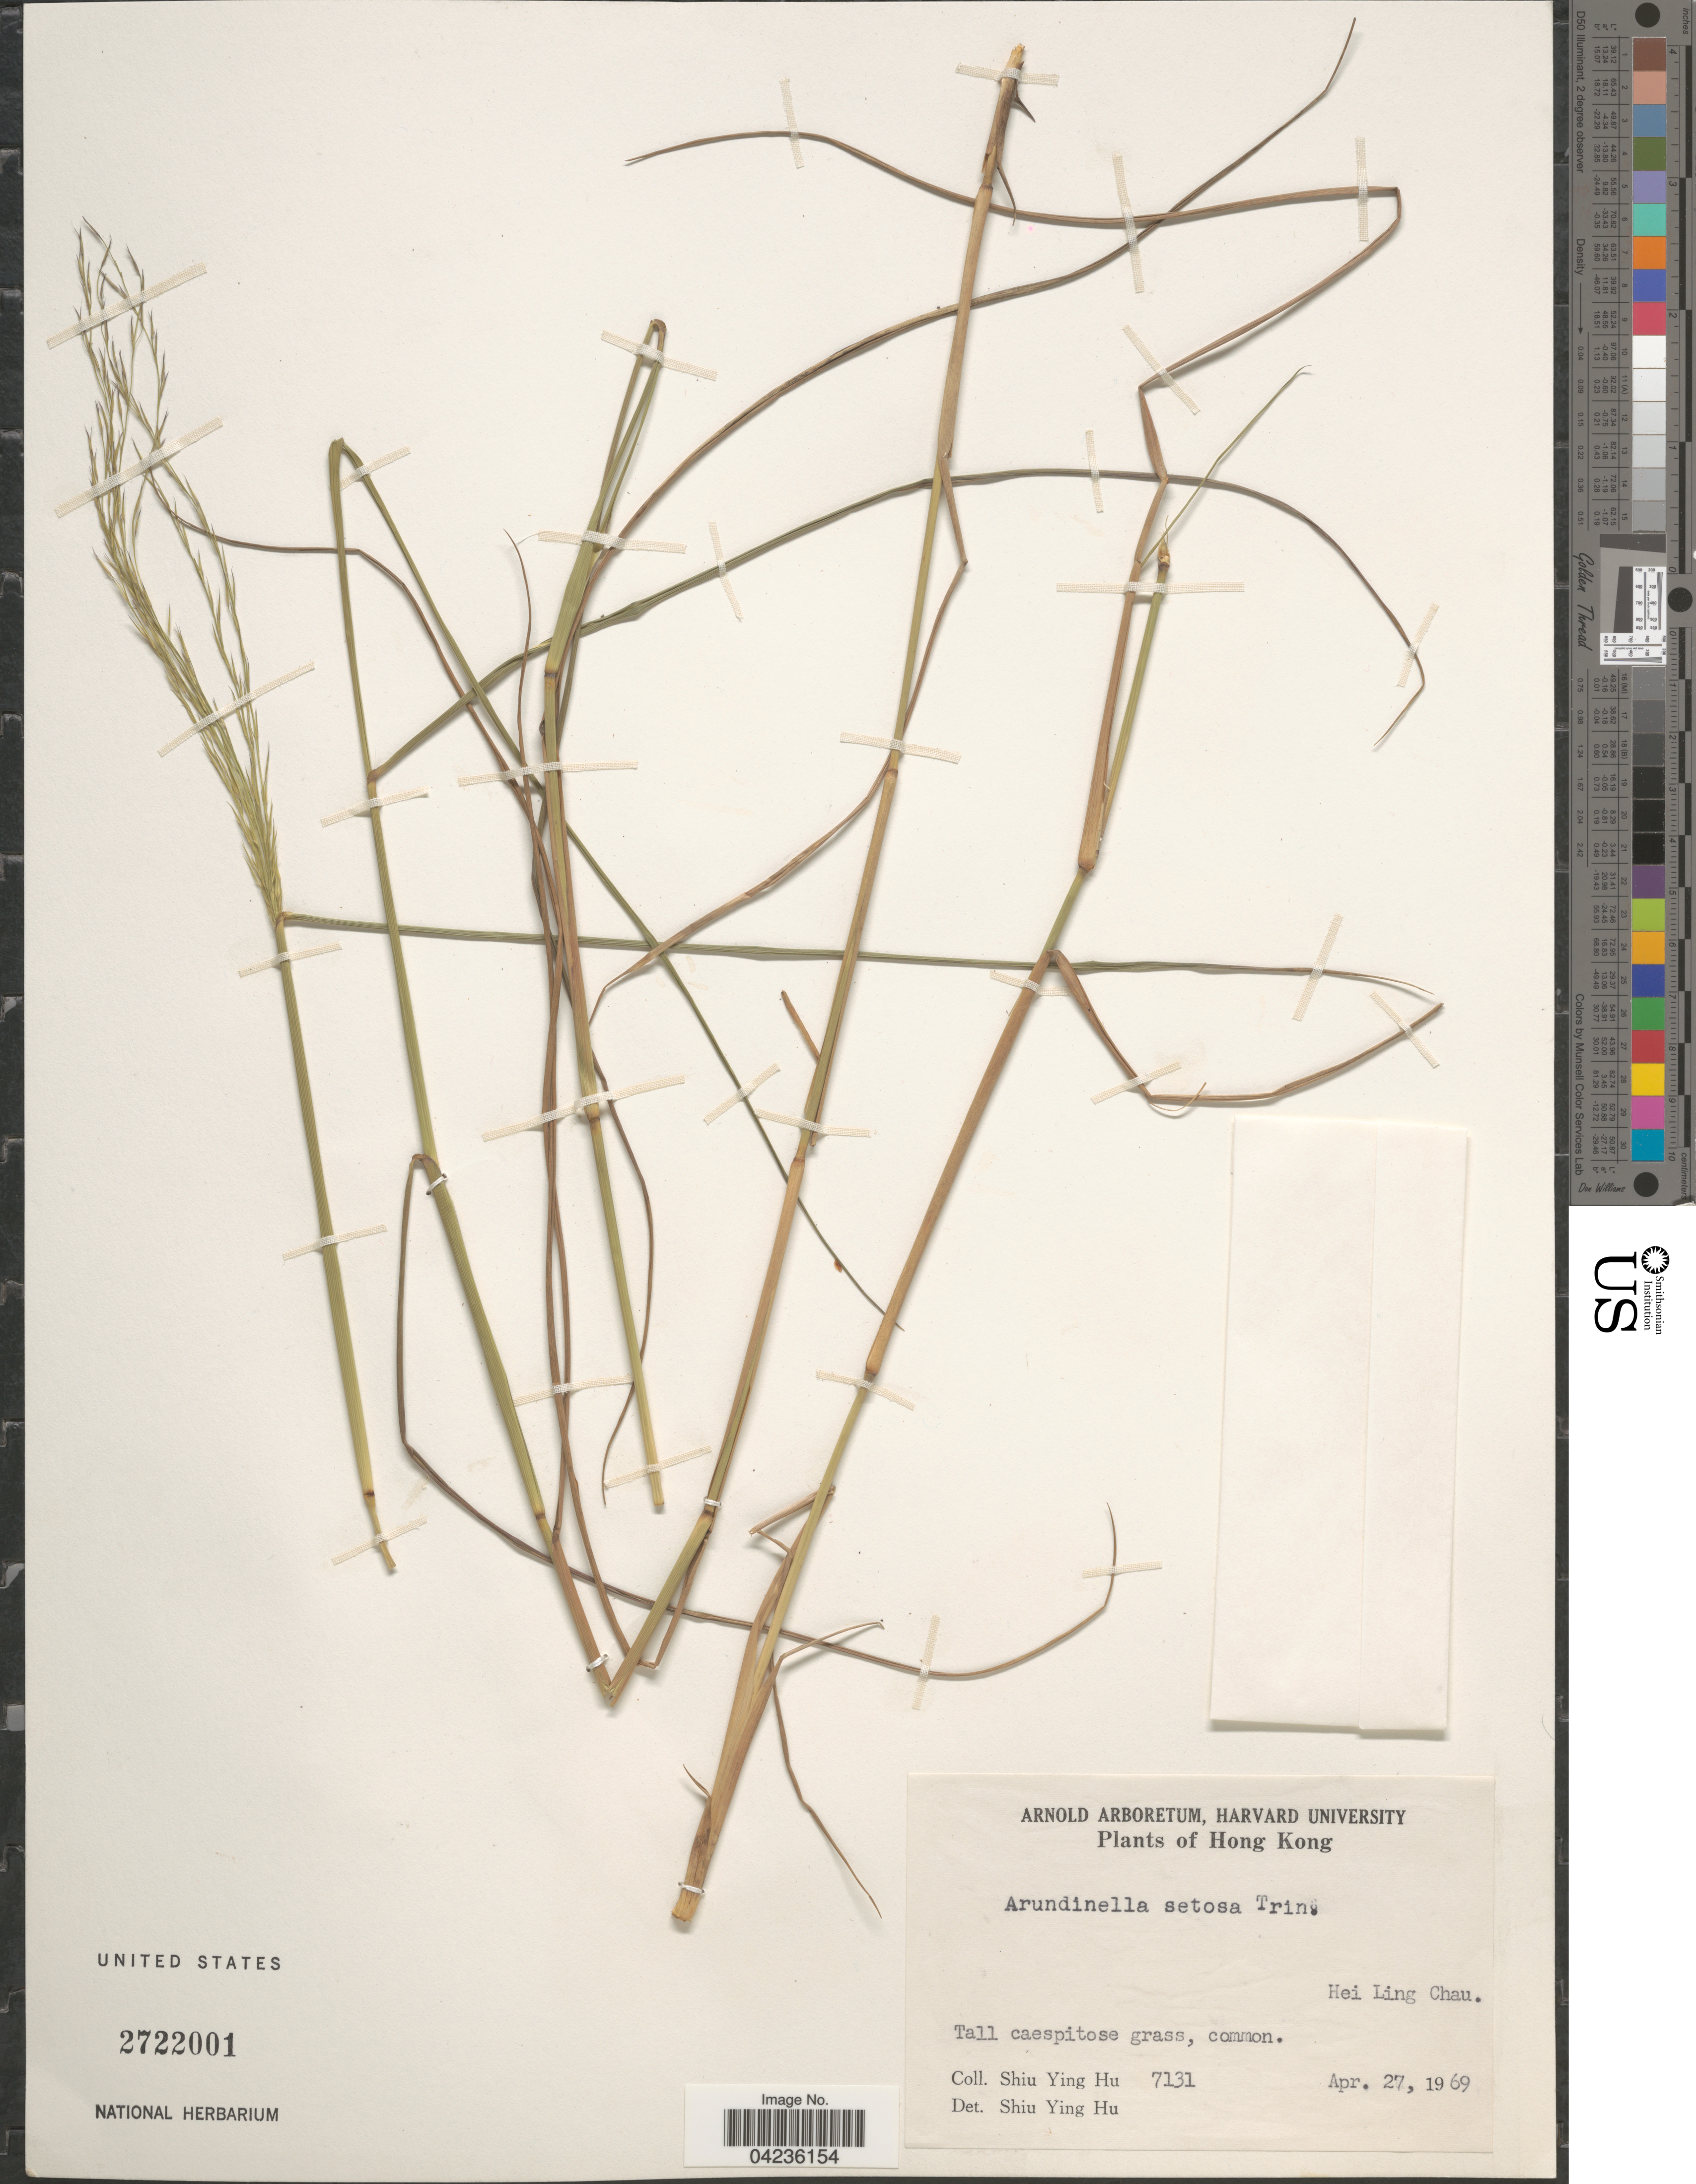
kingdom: Plantae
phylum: Tracheophyta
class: Liliopsida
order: Poales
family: Poaceae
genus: Arundinella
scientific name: Arundinella setosa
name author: Trin.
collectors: S. Y. Hu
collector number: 7131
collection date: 1969-04-27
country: China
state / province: Hong Kong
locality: Hei Ling Chau.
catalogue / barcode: US 2722001